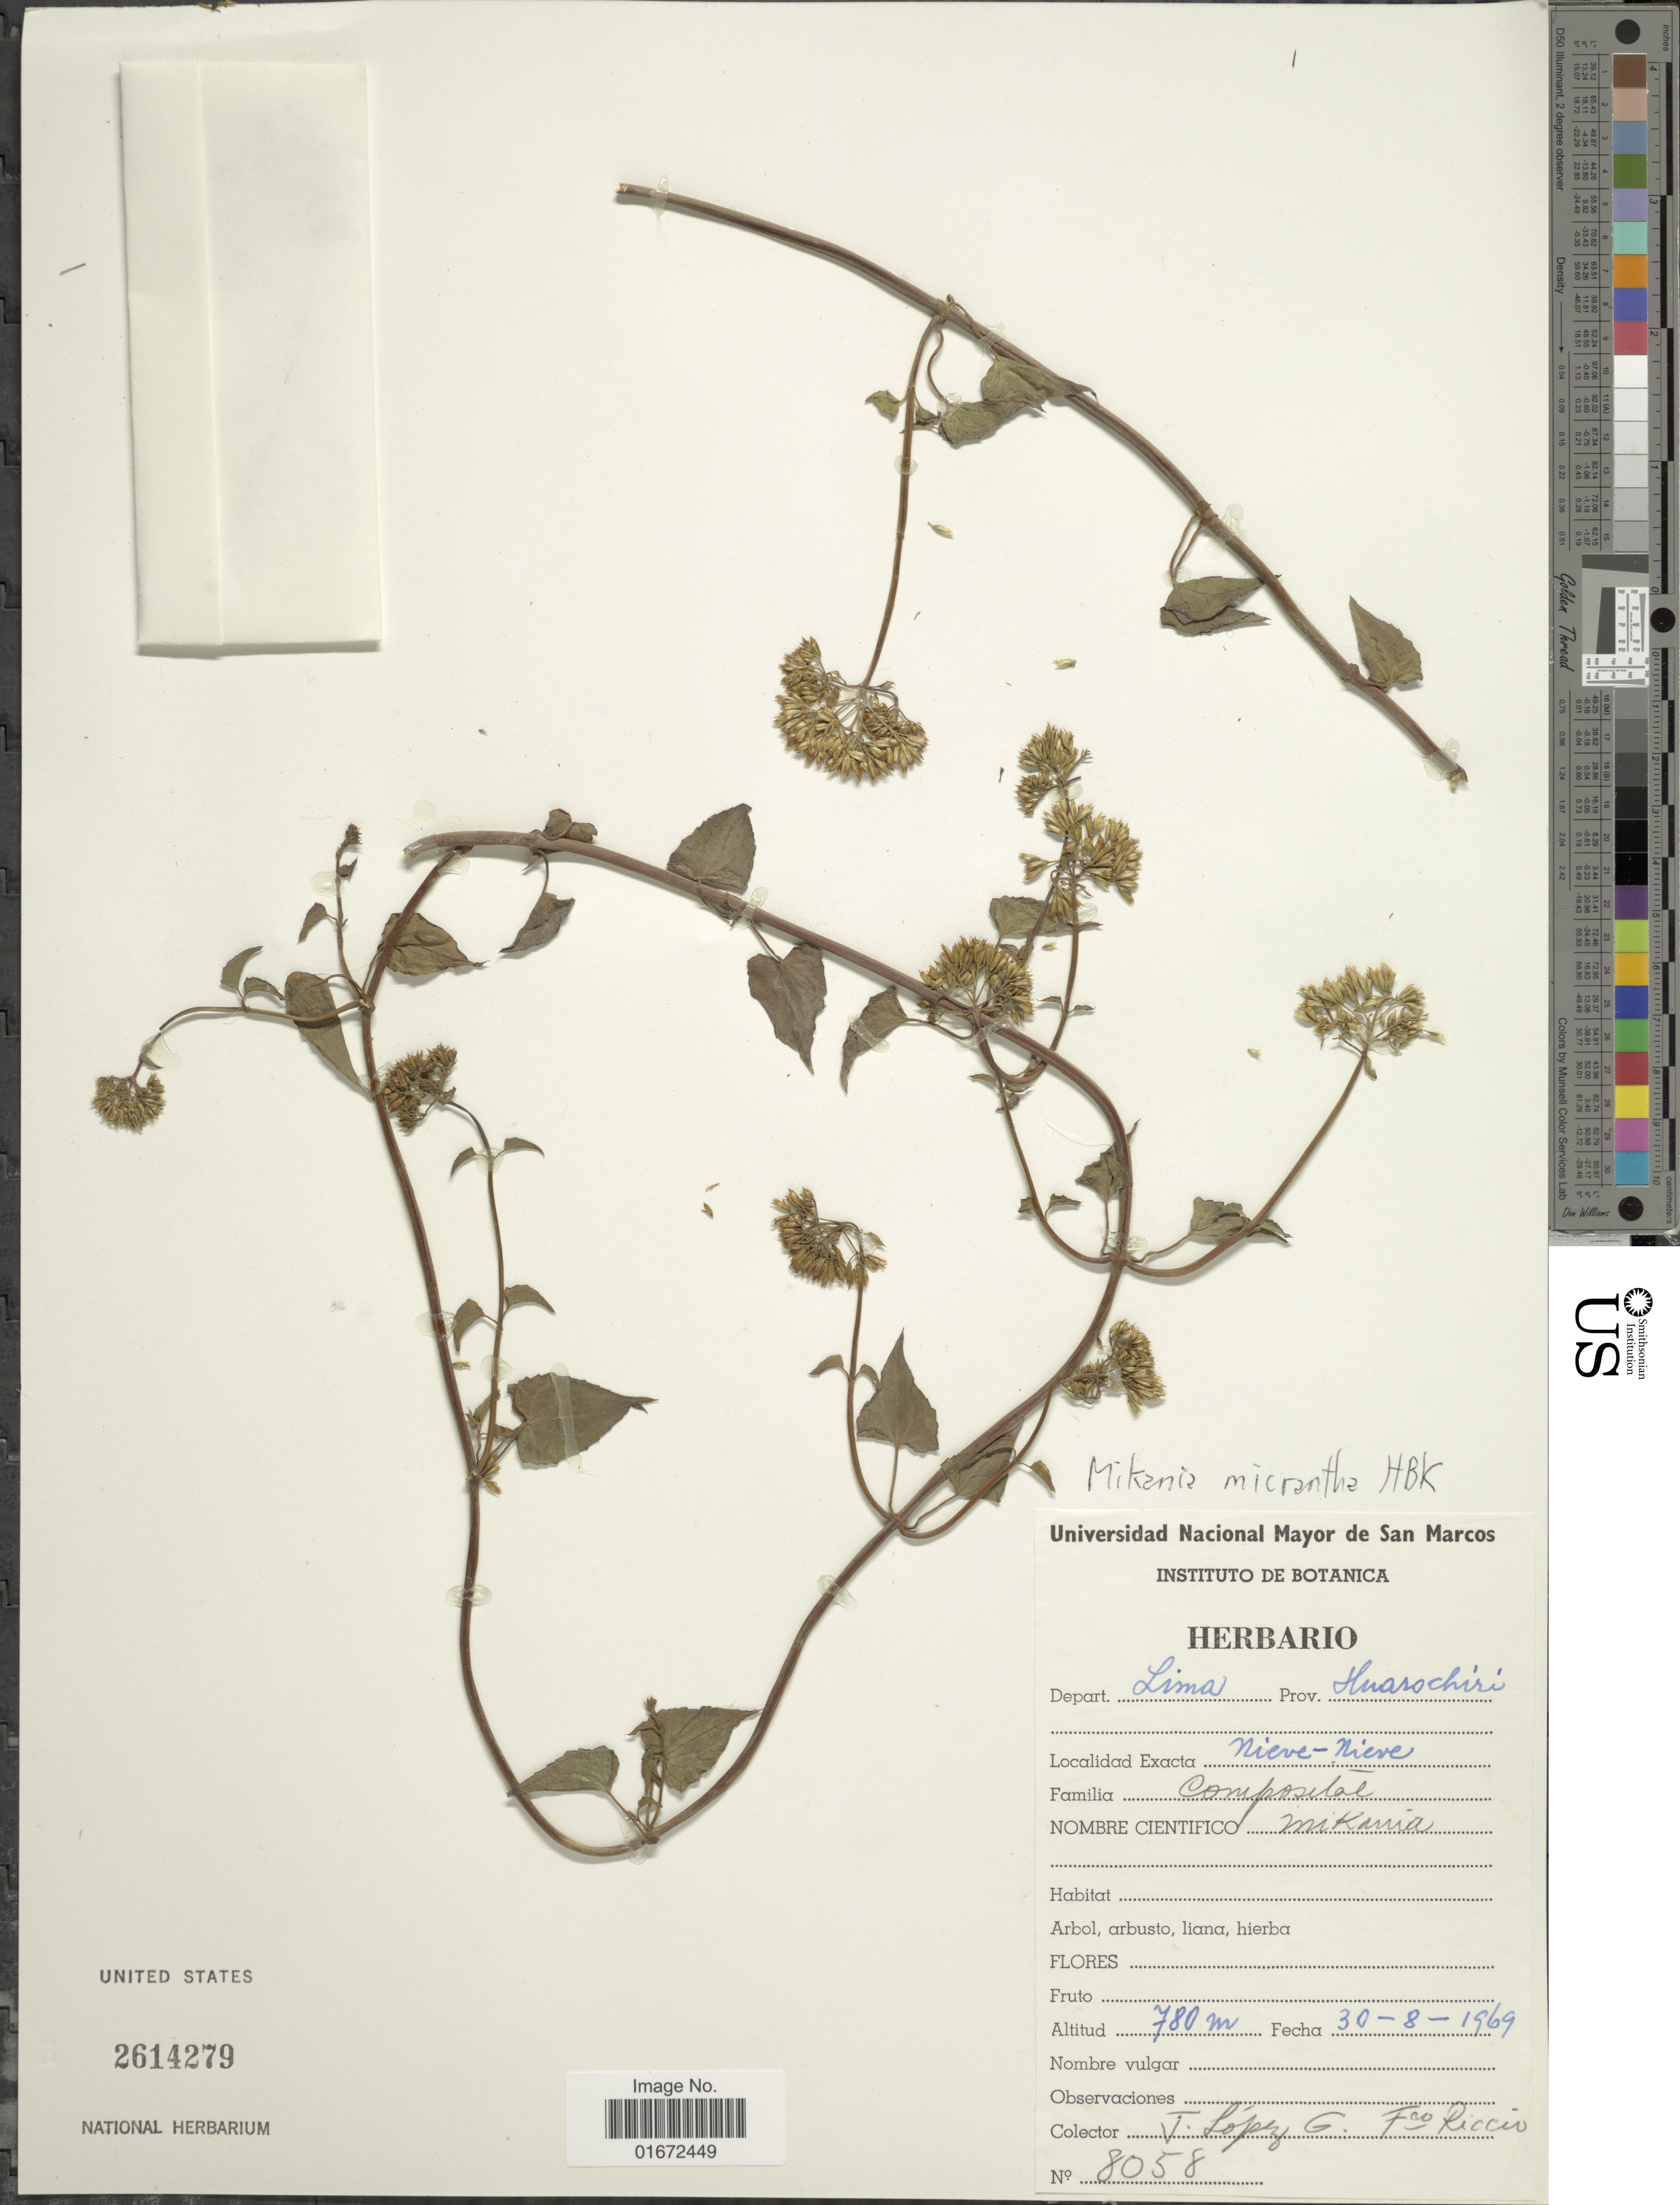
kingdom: Plantae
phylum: Tracheophyta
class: Magnoliopsida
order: Asterales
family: Asteraceae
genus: Mikania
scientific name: Mikania micrantha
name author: Kunth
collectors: J. López G. & F. Riccio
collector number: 8058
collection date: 1969-08-30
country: Peru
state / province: Lima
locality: Depart. Lima. Prov. Huarschiri. Nieve-Nieve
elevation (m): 780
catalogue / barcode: US 2614279